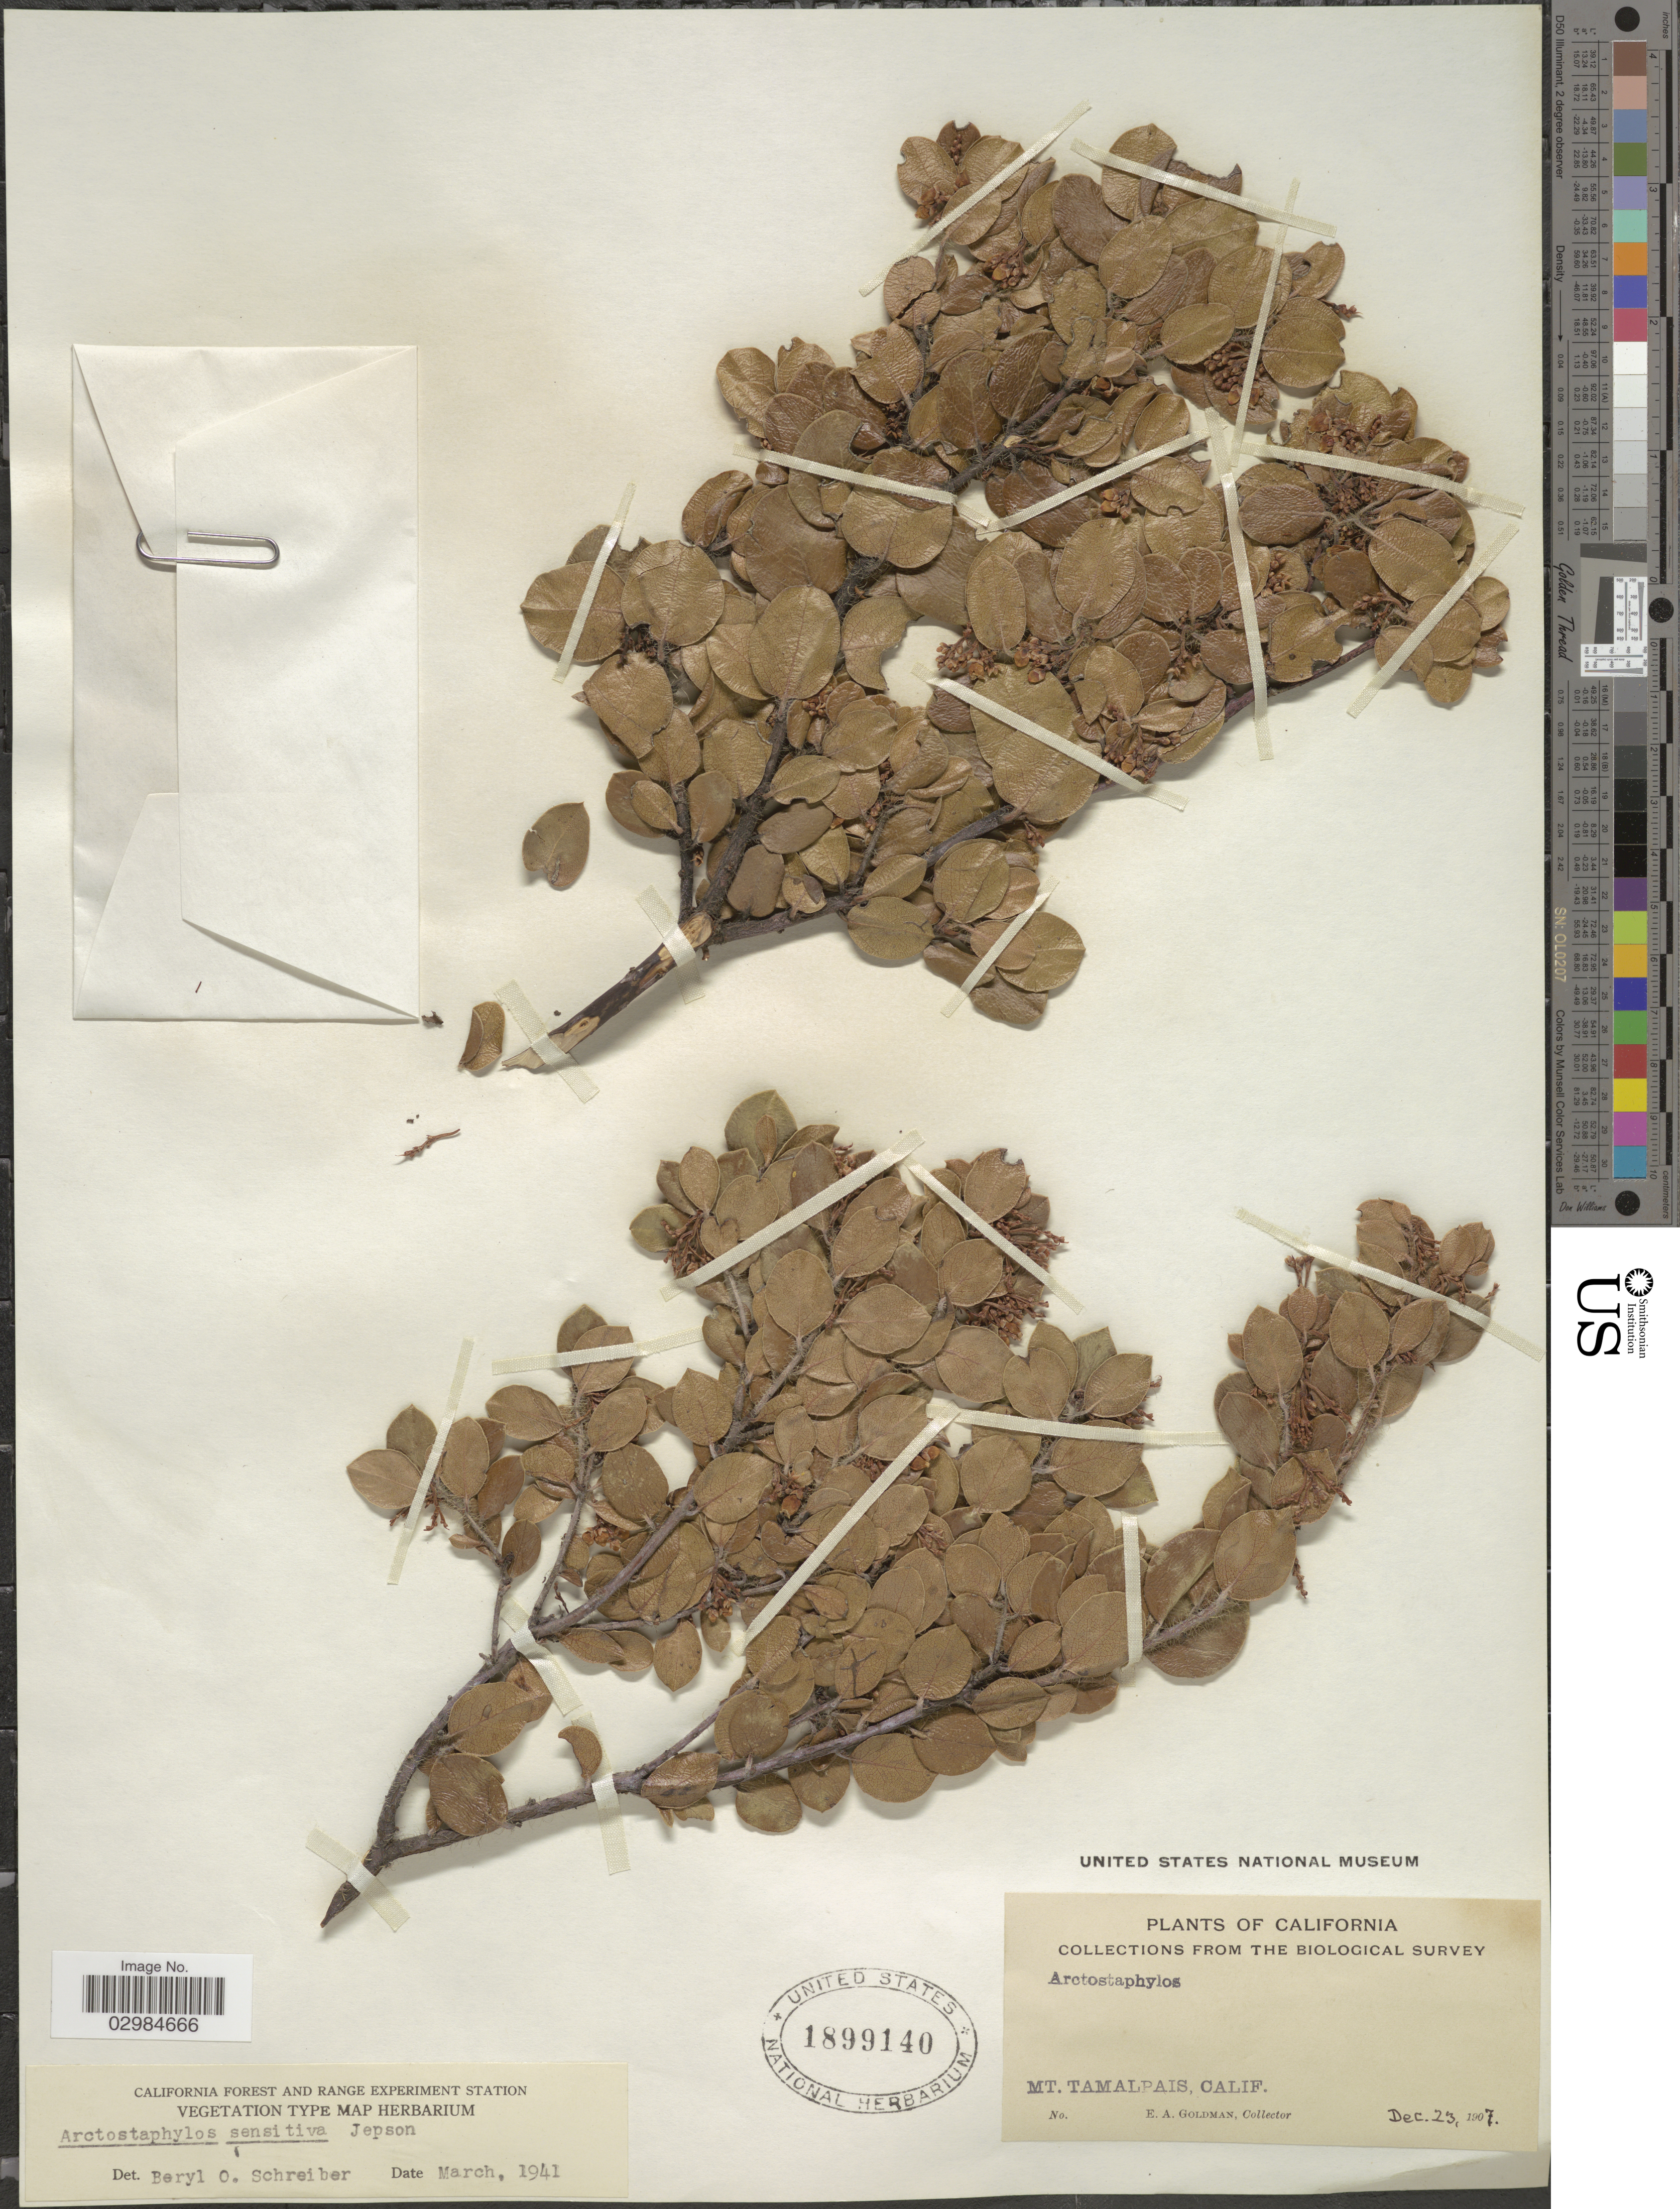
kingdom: Plantae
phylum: Tracheophyta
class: Magnoliopsida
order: Ericales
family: Ericaceae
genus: Arctostaphylos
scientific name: Arctostaphylos sensitiva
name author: Jeps.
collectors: E. A. Goldman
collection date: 1907-12-23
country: United States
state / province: California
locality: Mt. Tamalpais, Calif.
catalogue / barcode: US 1899140